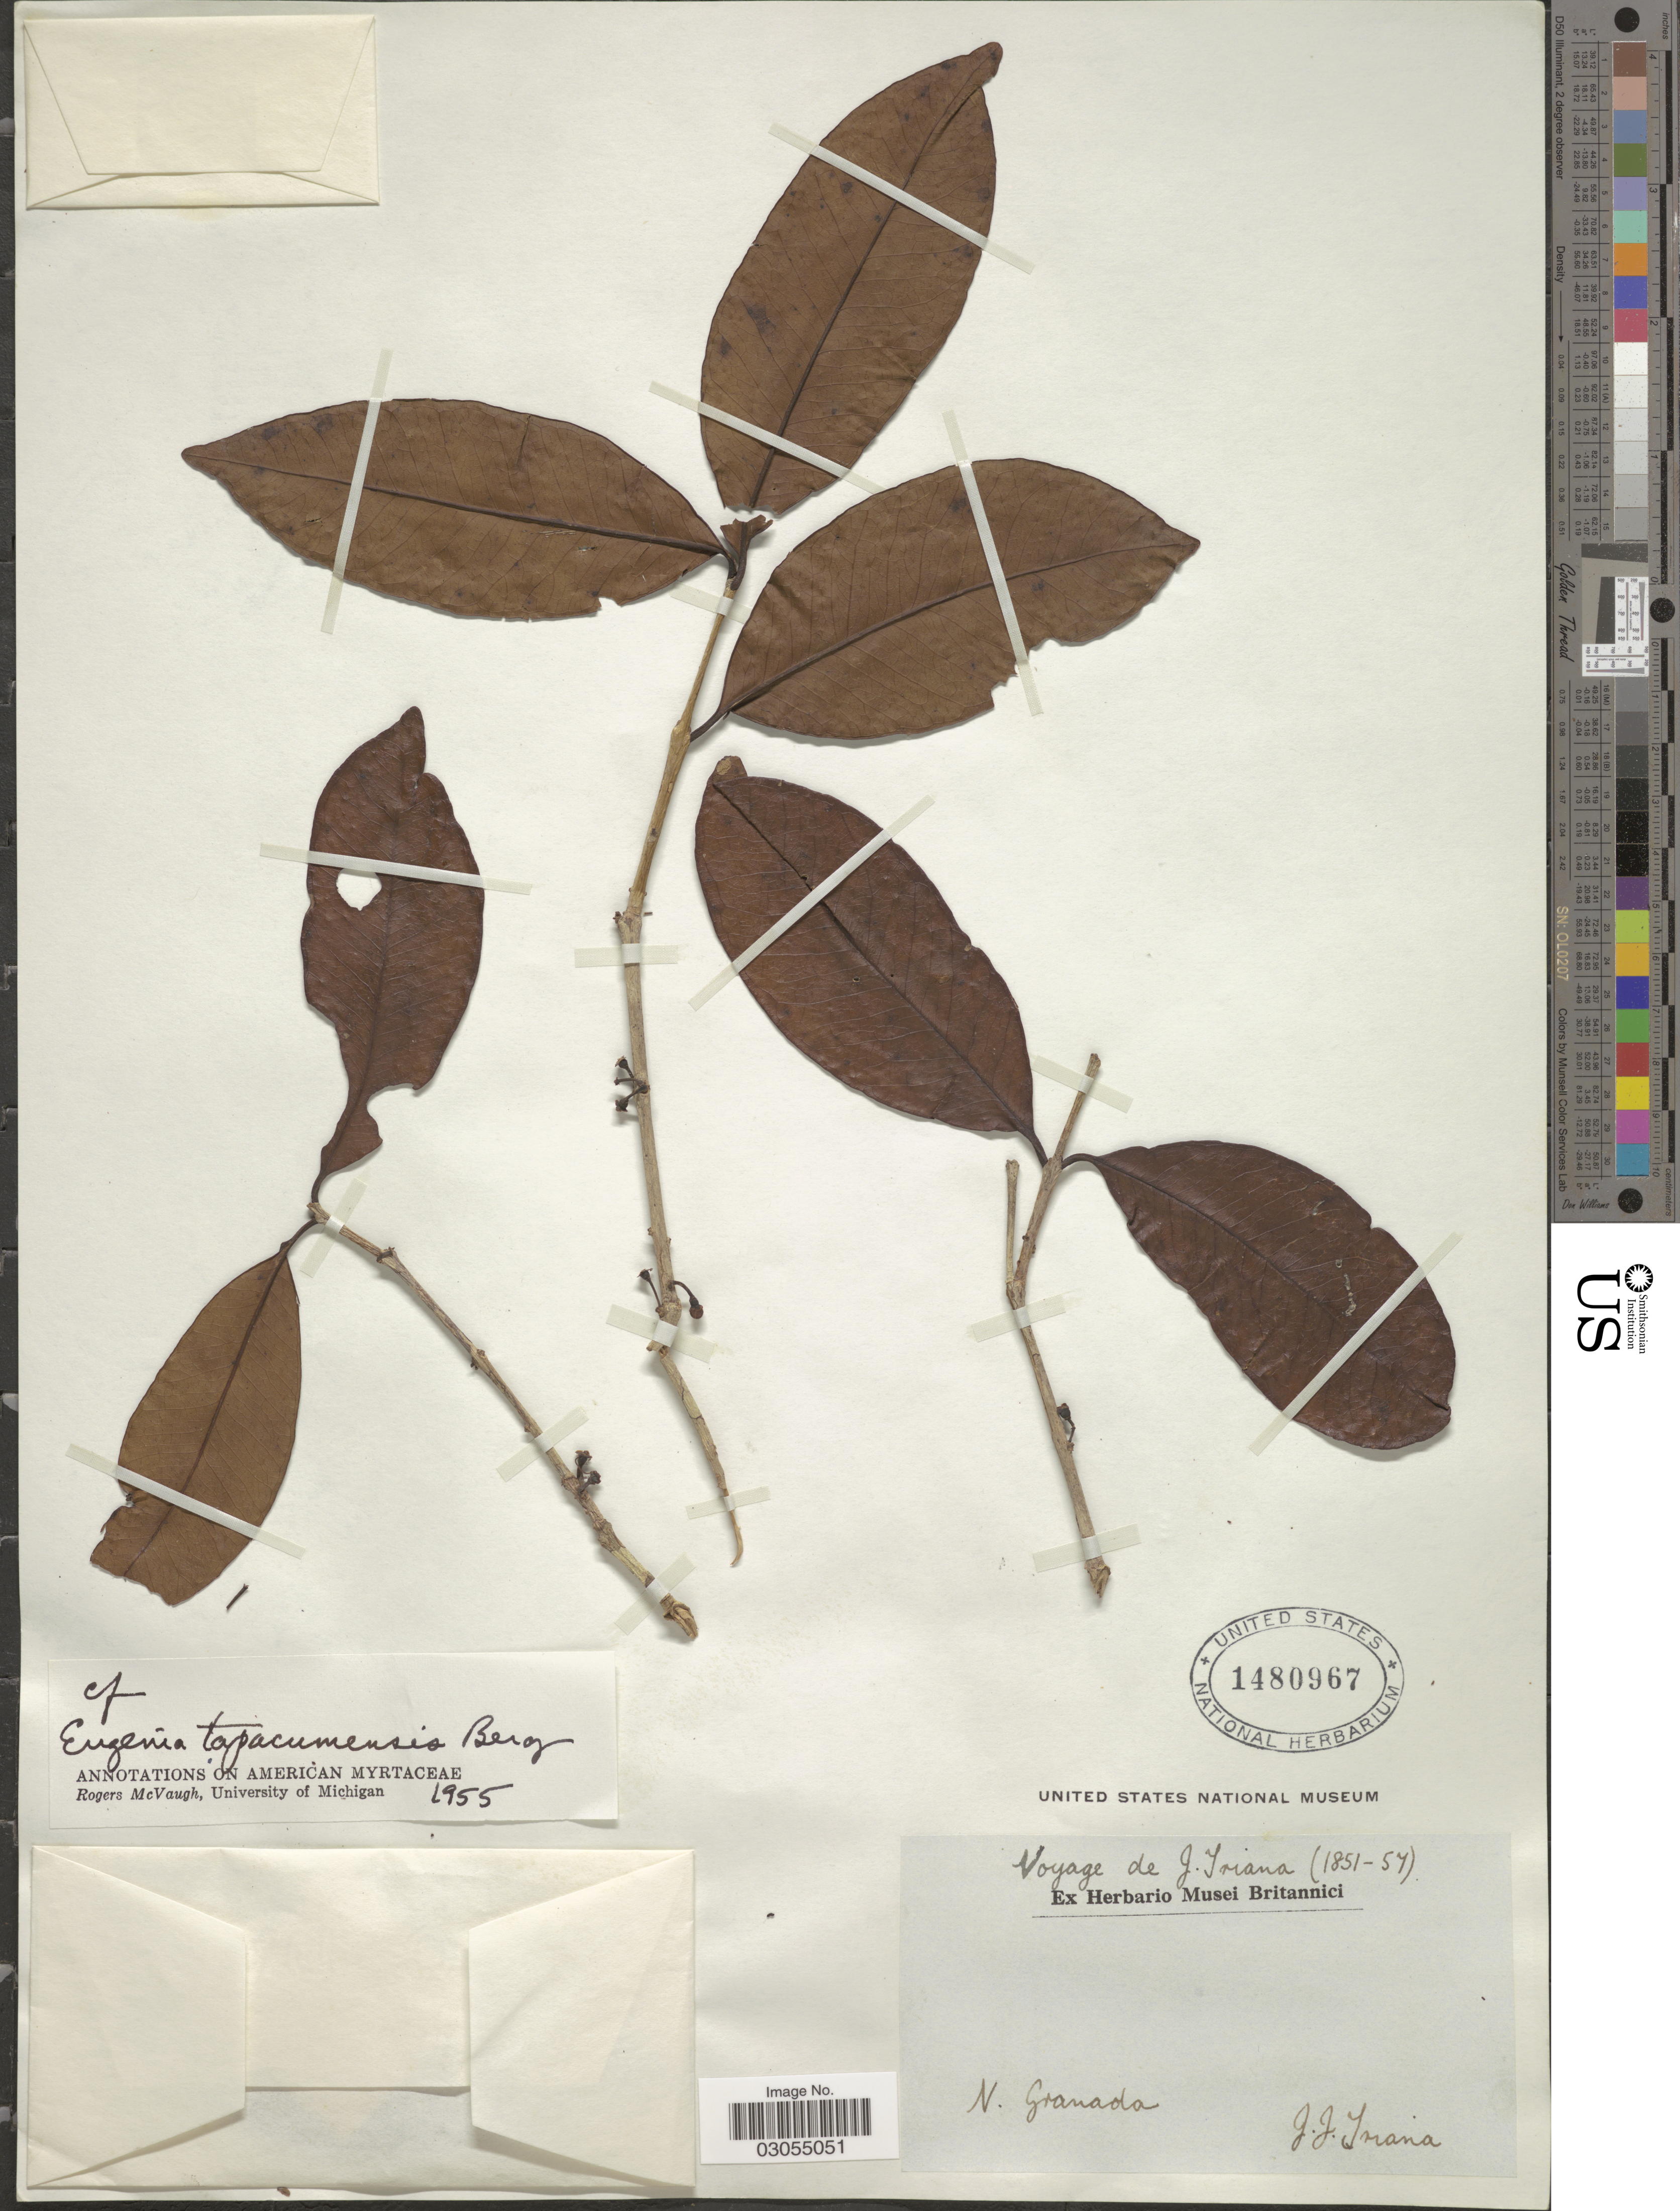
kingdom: Plantae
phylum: Tracheophyta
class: Magnoliopsida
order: Myrtales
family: Myrtaceae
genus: Eugenia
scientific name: Eugenia stictopetala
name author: DC.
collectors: J. J. Triana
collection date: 1851/1857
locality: N. Granada.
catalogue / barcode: US 1480967